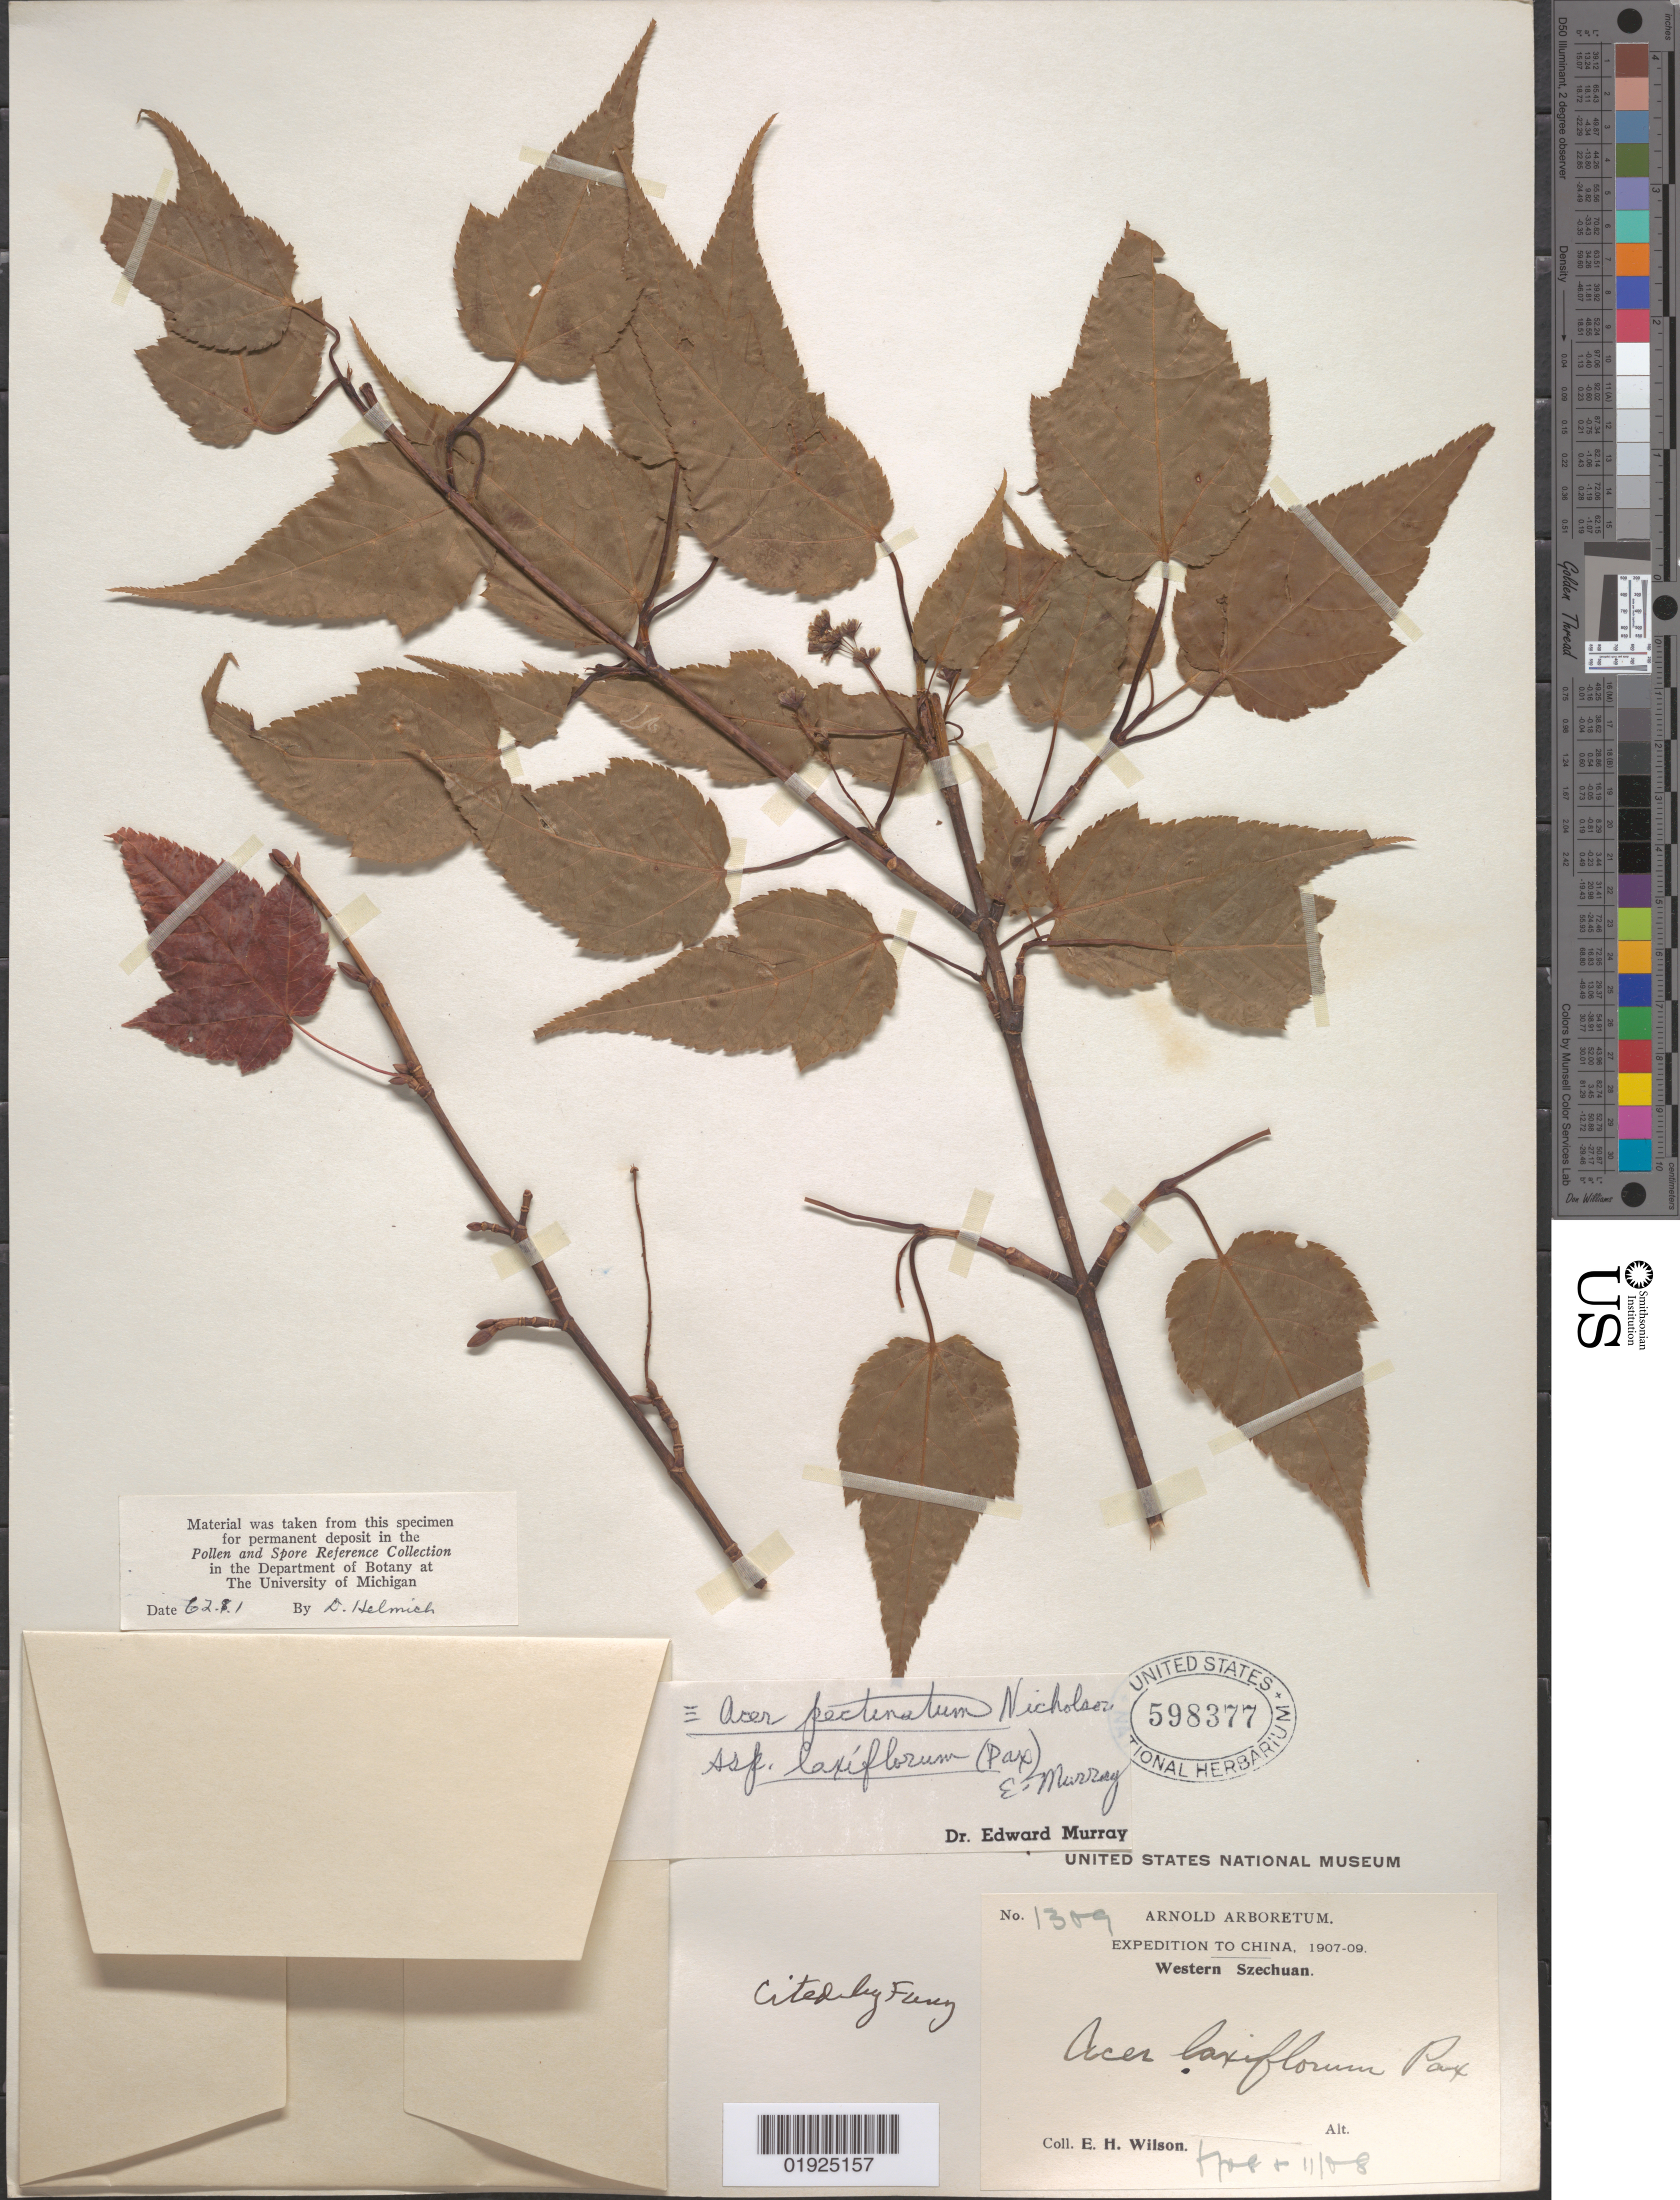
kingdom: Plantae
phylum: Tracheophyta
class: Magnoliopsida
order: Sapindales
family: Sapindaceae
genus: Acer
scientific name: Acer pectinatum subsp. laxiflorum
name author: (Pax) A.E. Murray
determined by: Murray, Edward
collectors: E. H. Wilson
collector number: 1309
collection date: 1908-08,1908-11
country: China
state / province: Sichuan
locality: Western Szechuan [Sichuan]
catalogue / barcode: US 598377